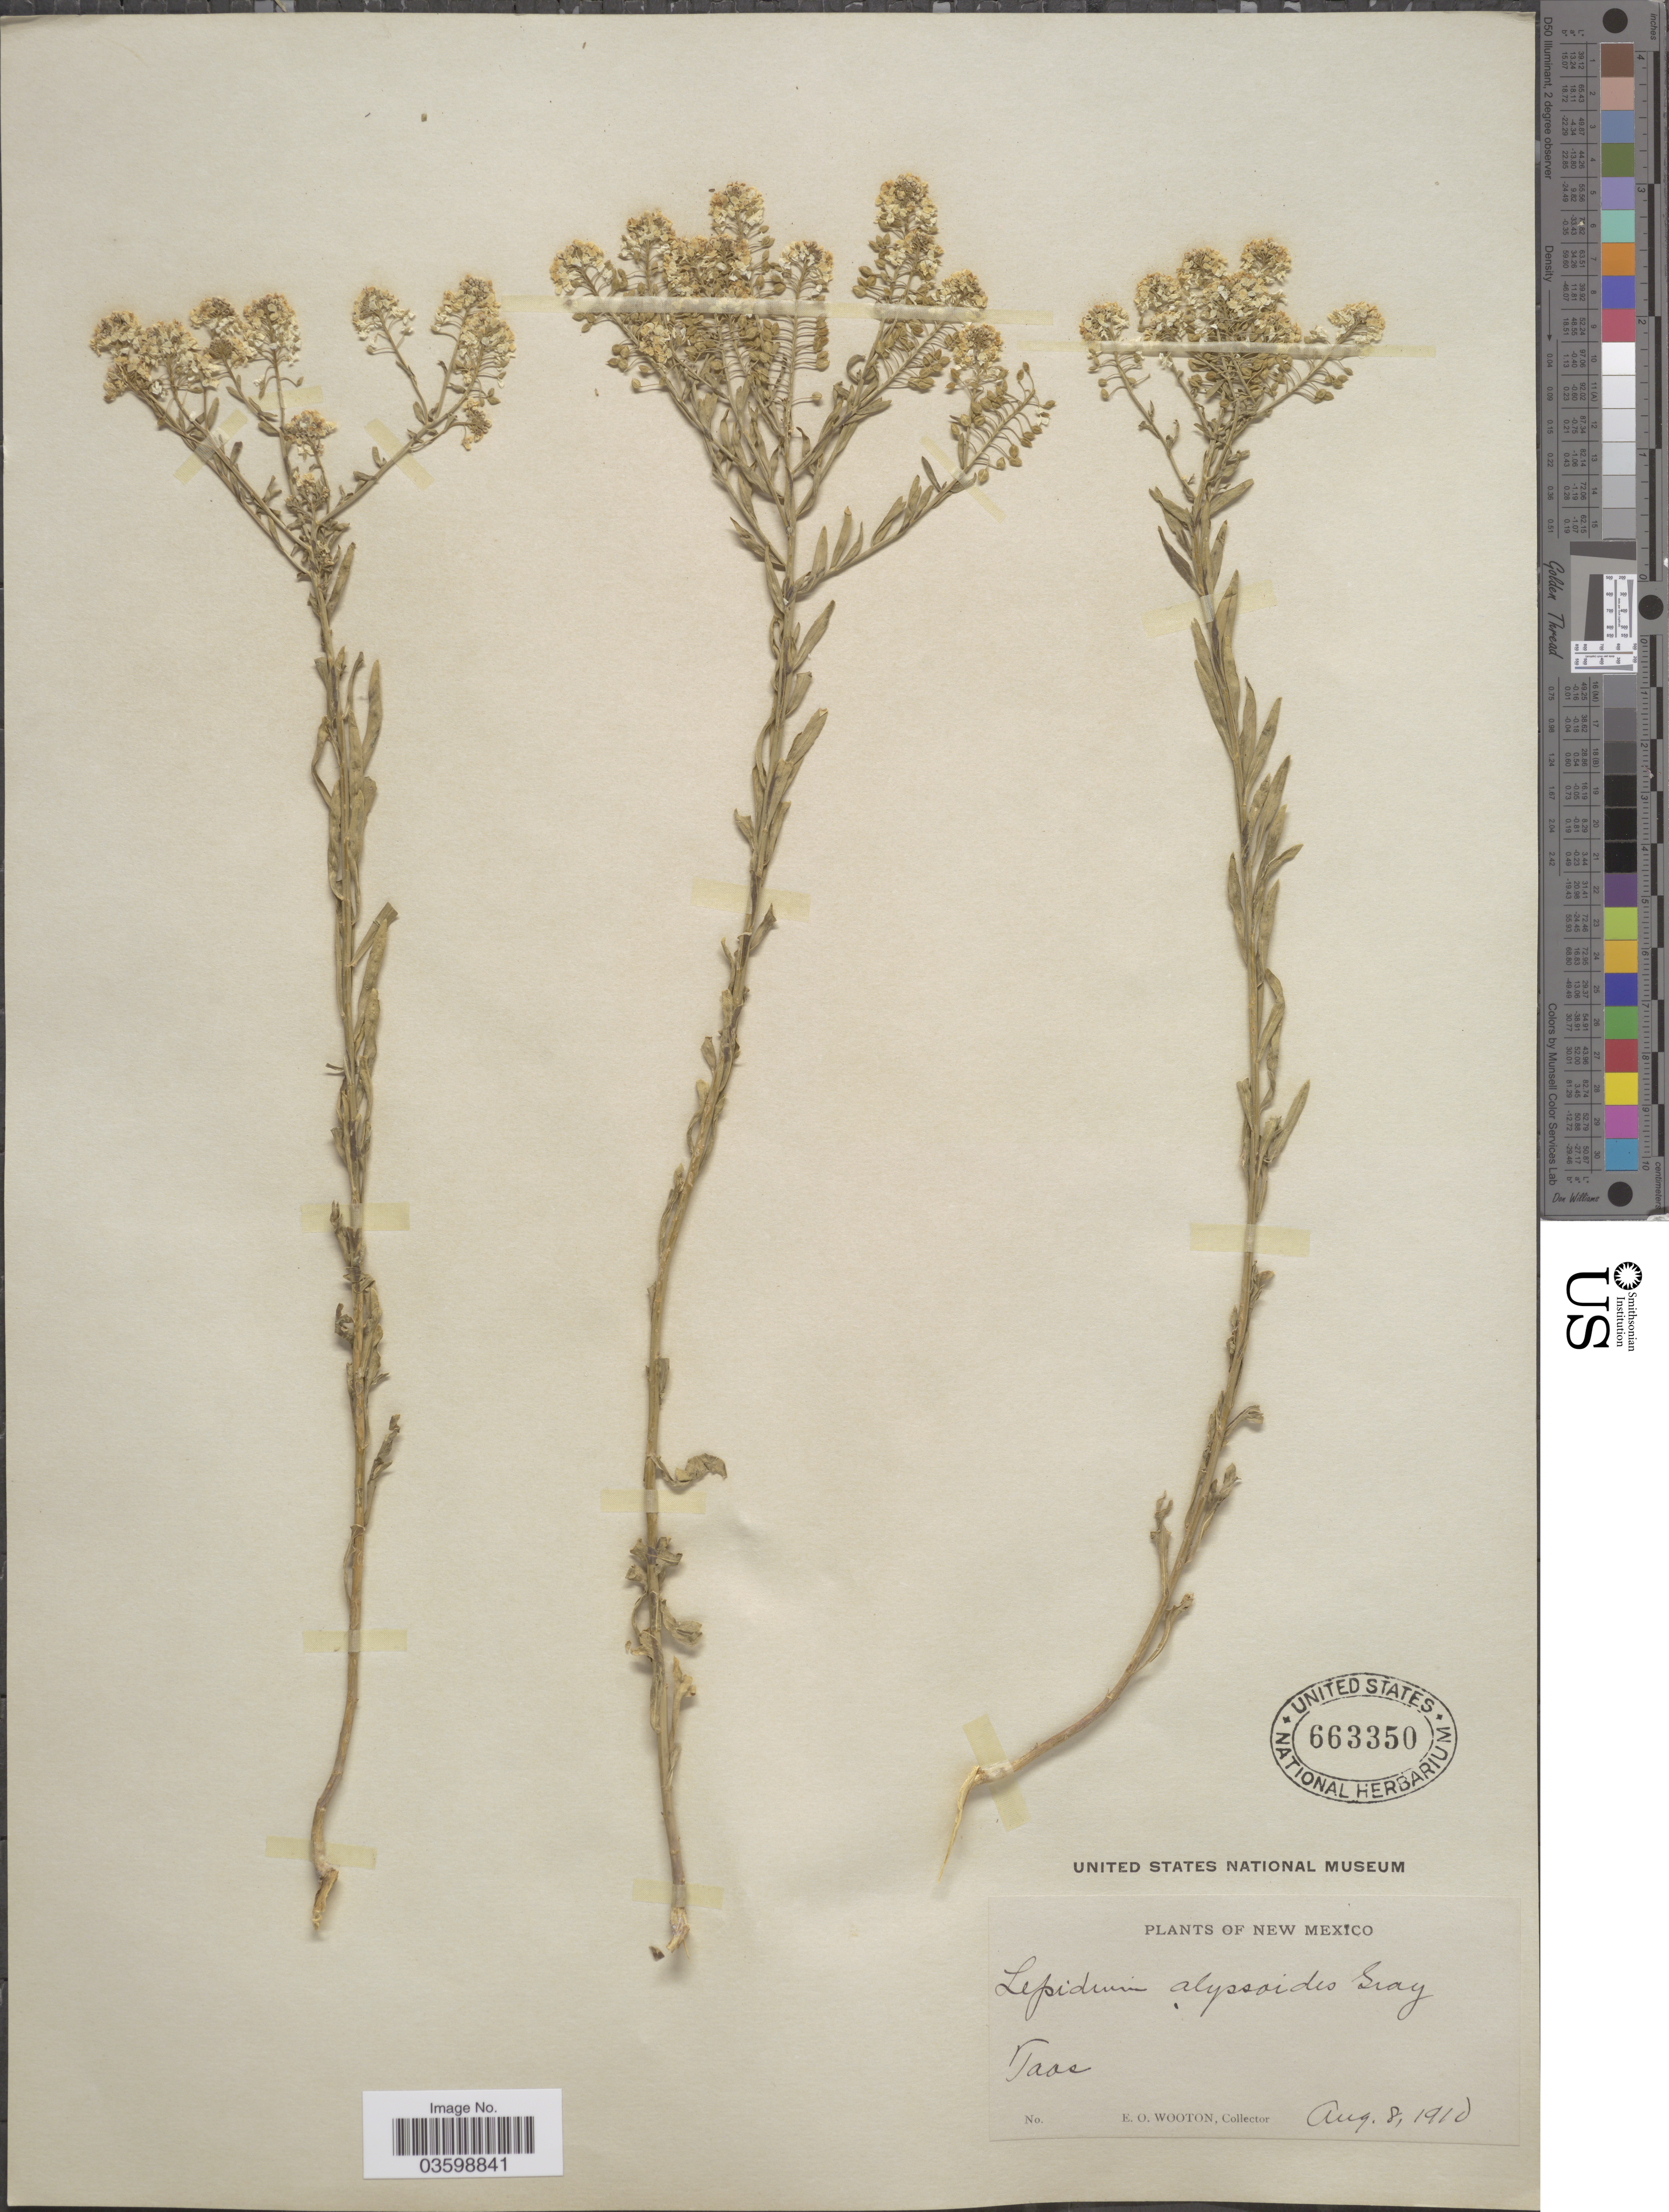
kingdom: Plantae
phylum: Tracheophyta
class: Magnoliopsida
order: Brassicales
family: Brassicaceae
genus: Lepidium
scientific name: Lepidium montanum var. alyssoides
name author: (A. Gray) M.E. Jones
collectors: E. O. Wooton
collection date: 1910-08-08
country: United States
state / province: New Mexico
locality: Taos.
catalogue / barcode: US 663350